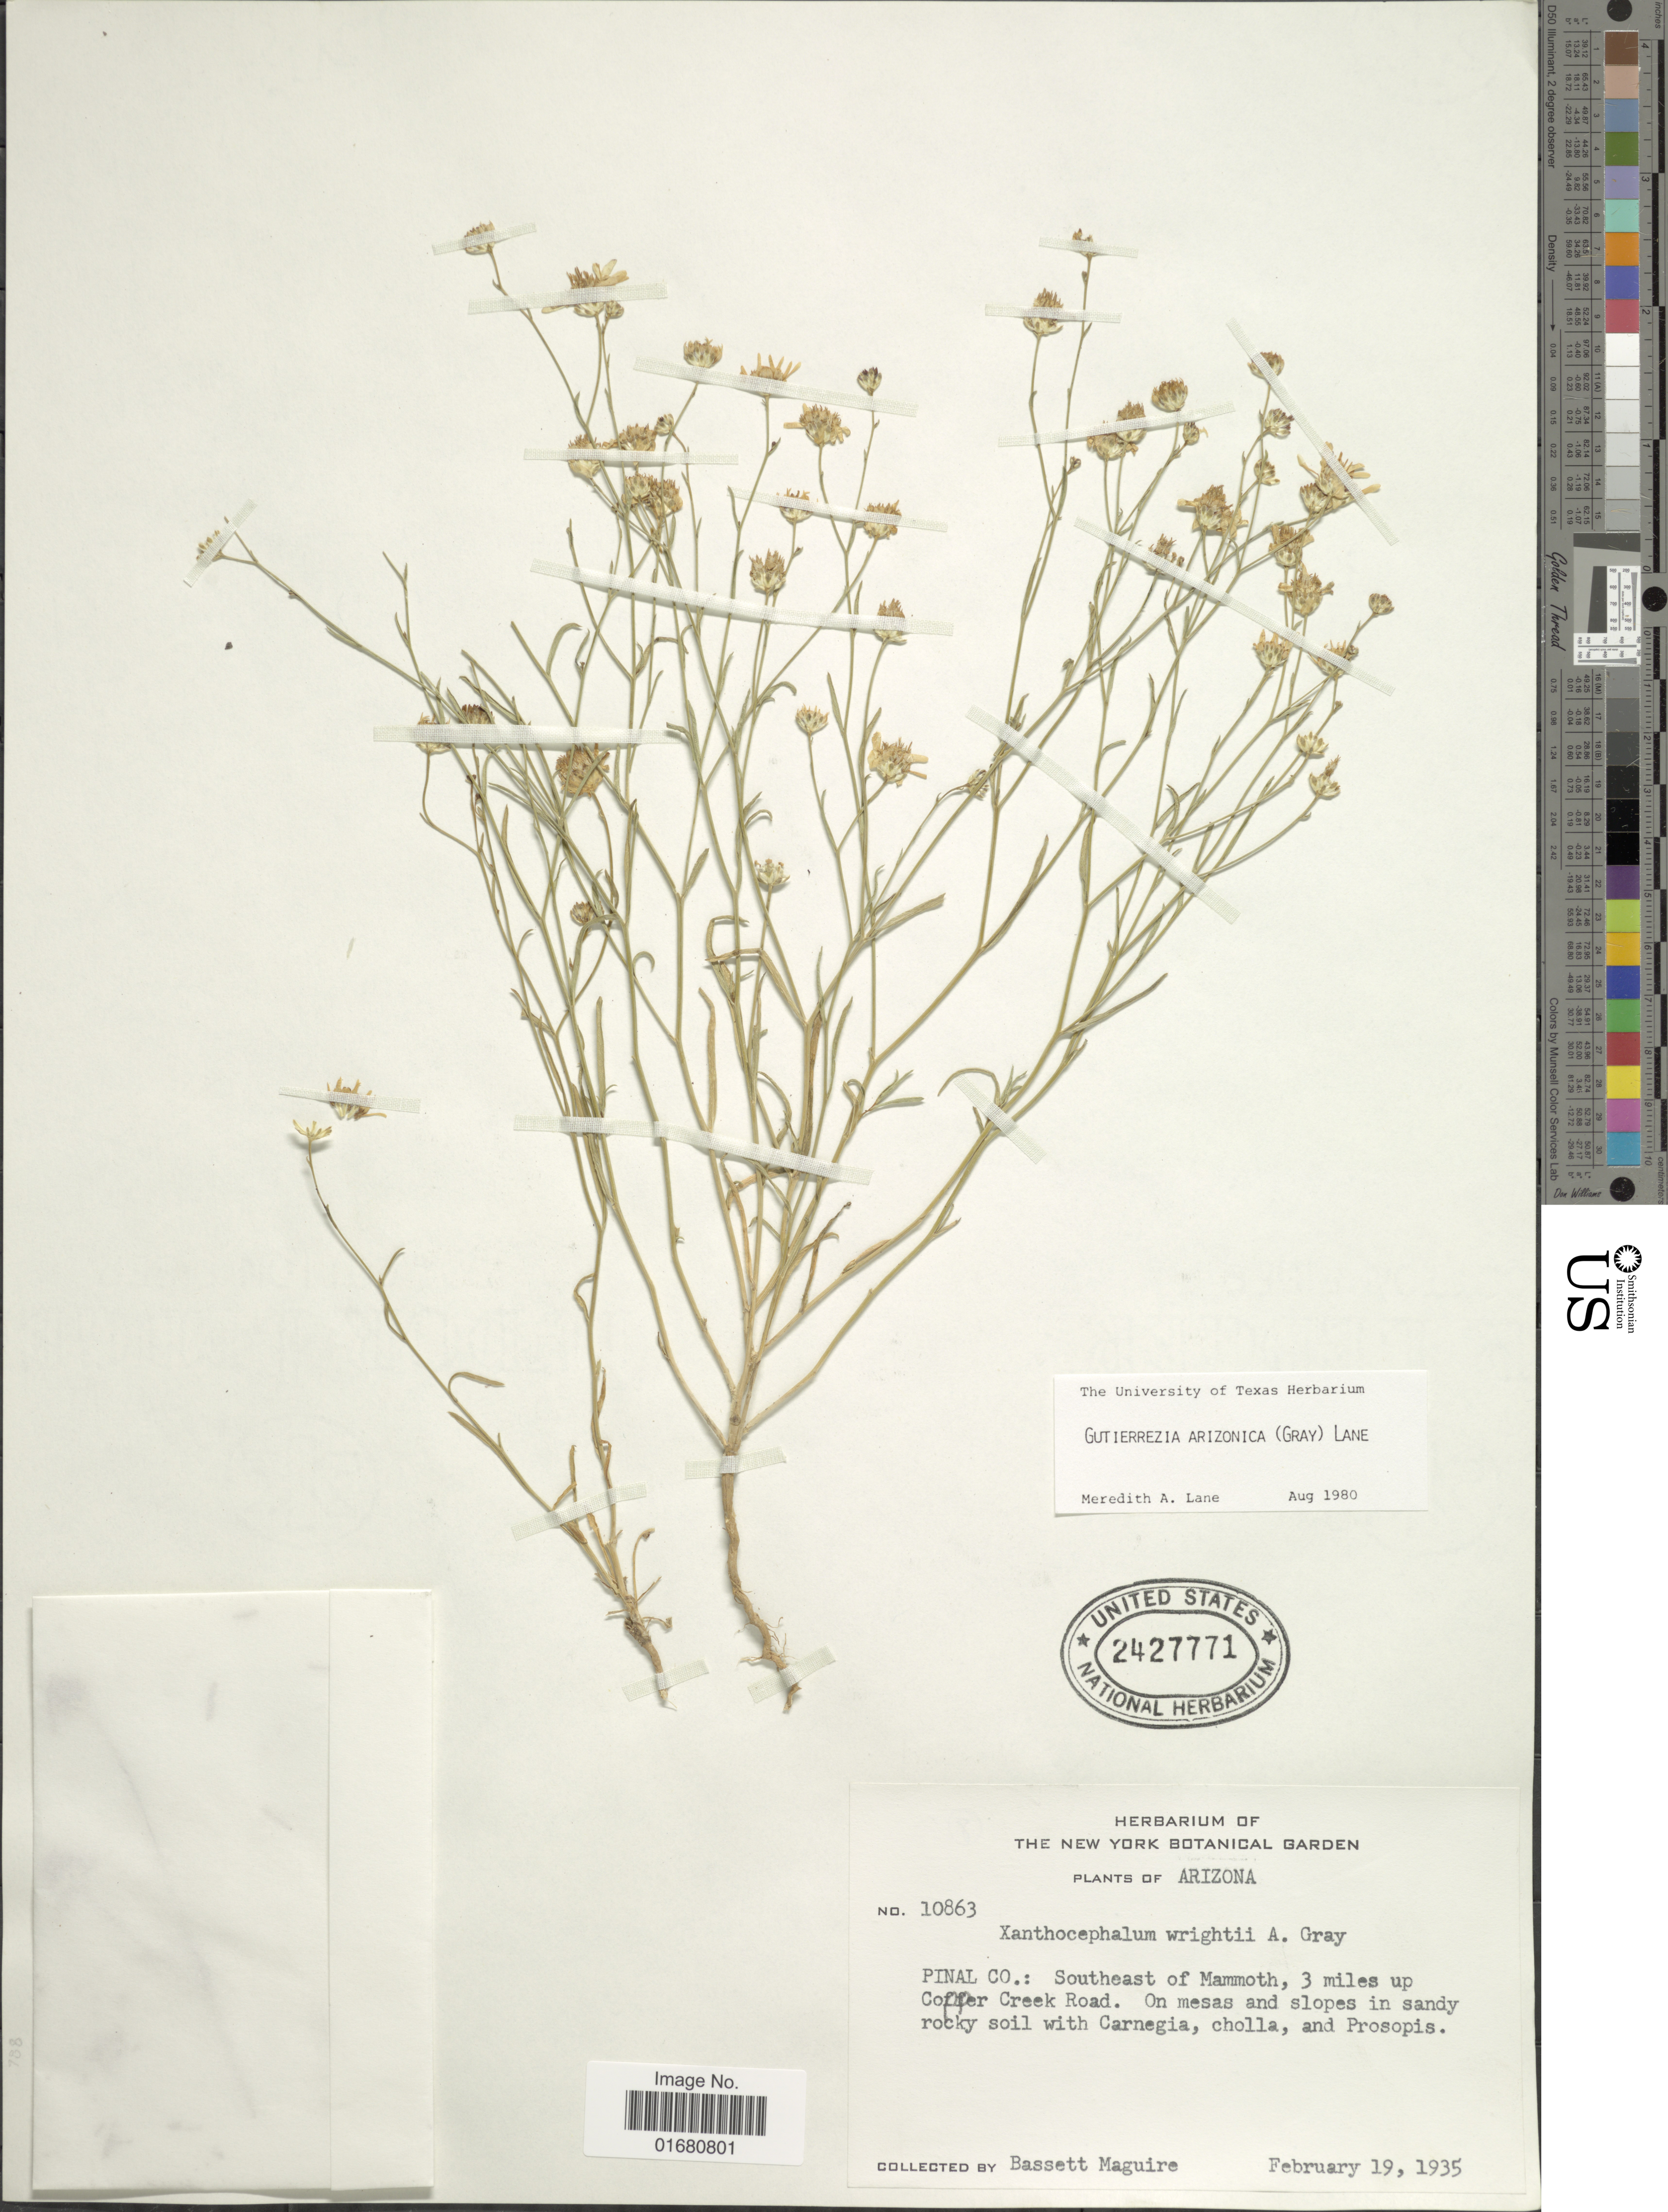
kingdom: Plantae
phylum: Tracheophyta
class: Magnoliopsida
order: Asterales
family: Asteraceae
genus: Gutierrezia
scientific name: Gutierrezia arizonica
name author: (A. Gray) M.A. Lane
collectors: B. Maguire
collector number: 10863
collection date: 1935-02-19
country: United States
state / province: Arizona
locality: Pinal Co.: Southeast of Mammoth, 3 miles up Coffer Creek Road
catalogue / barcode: US 2427771